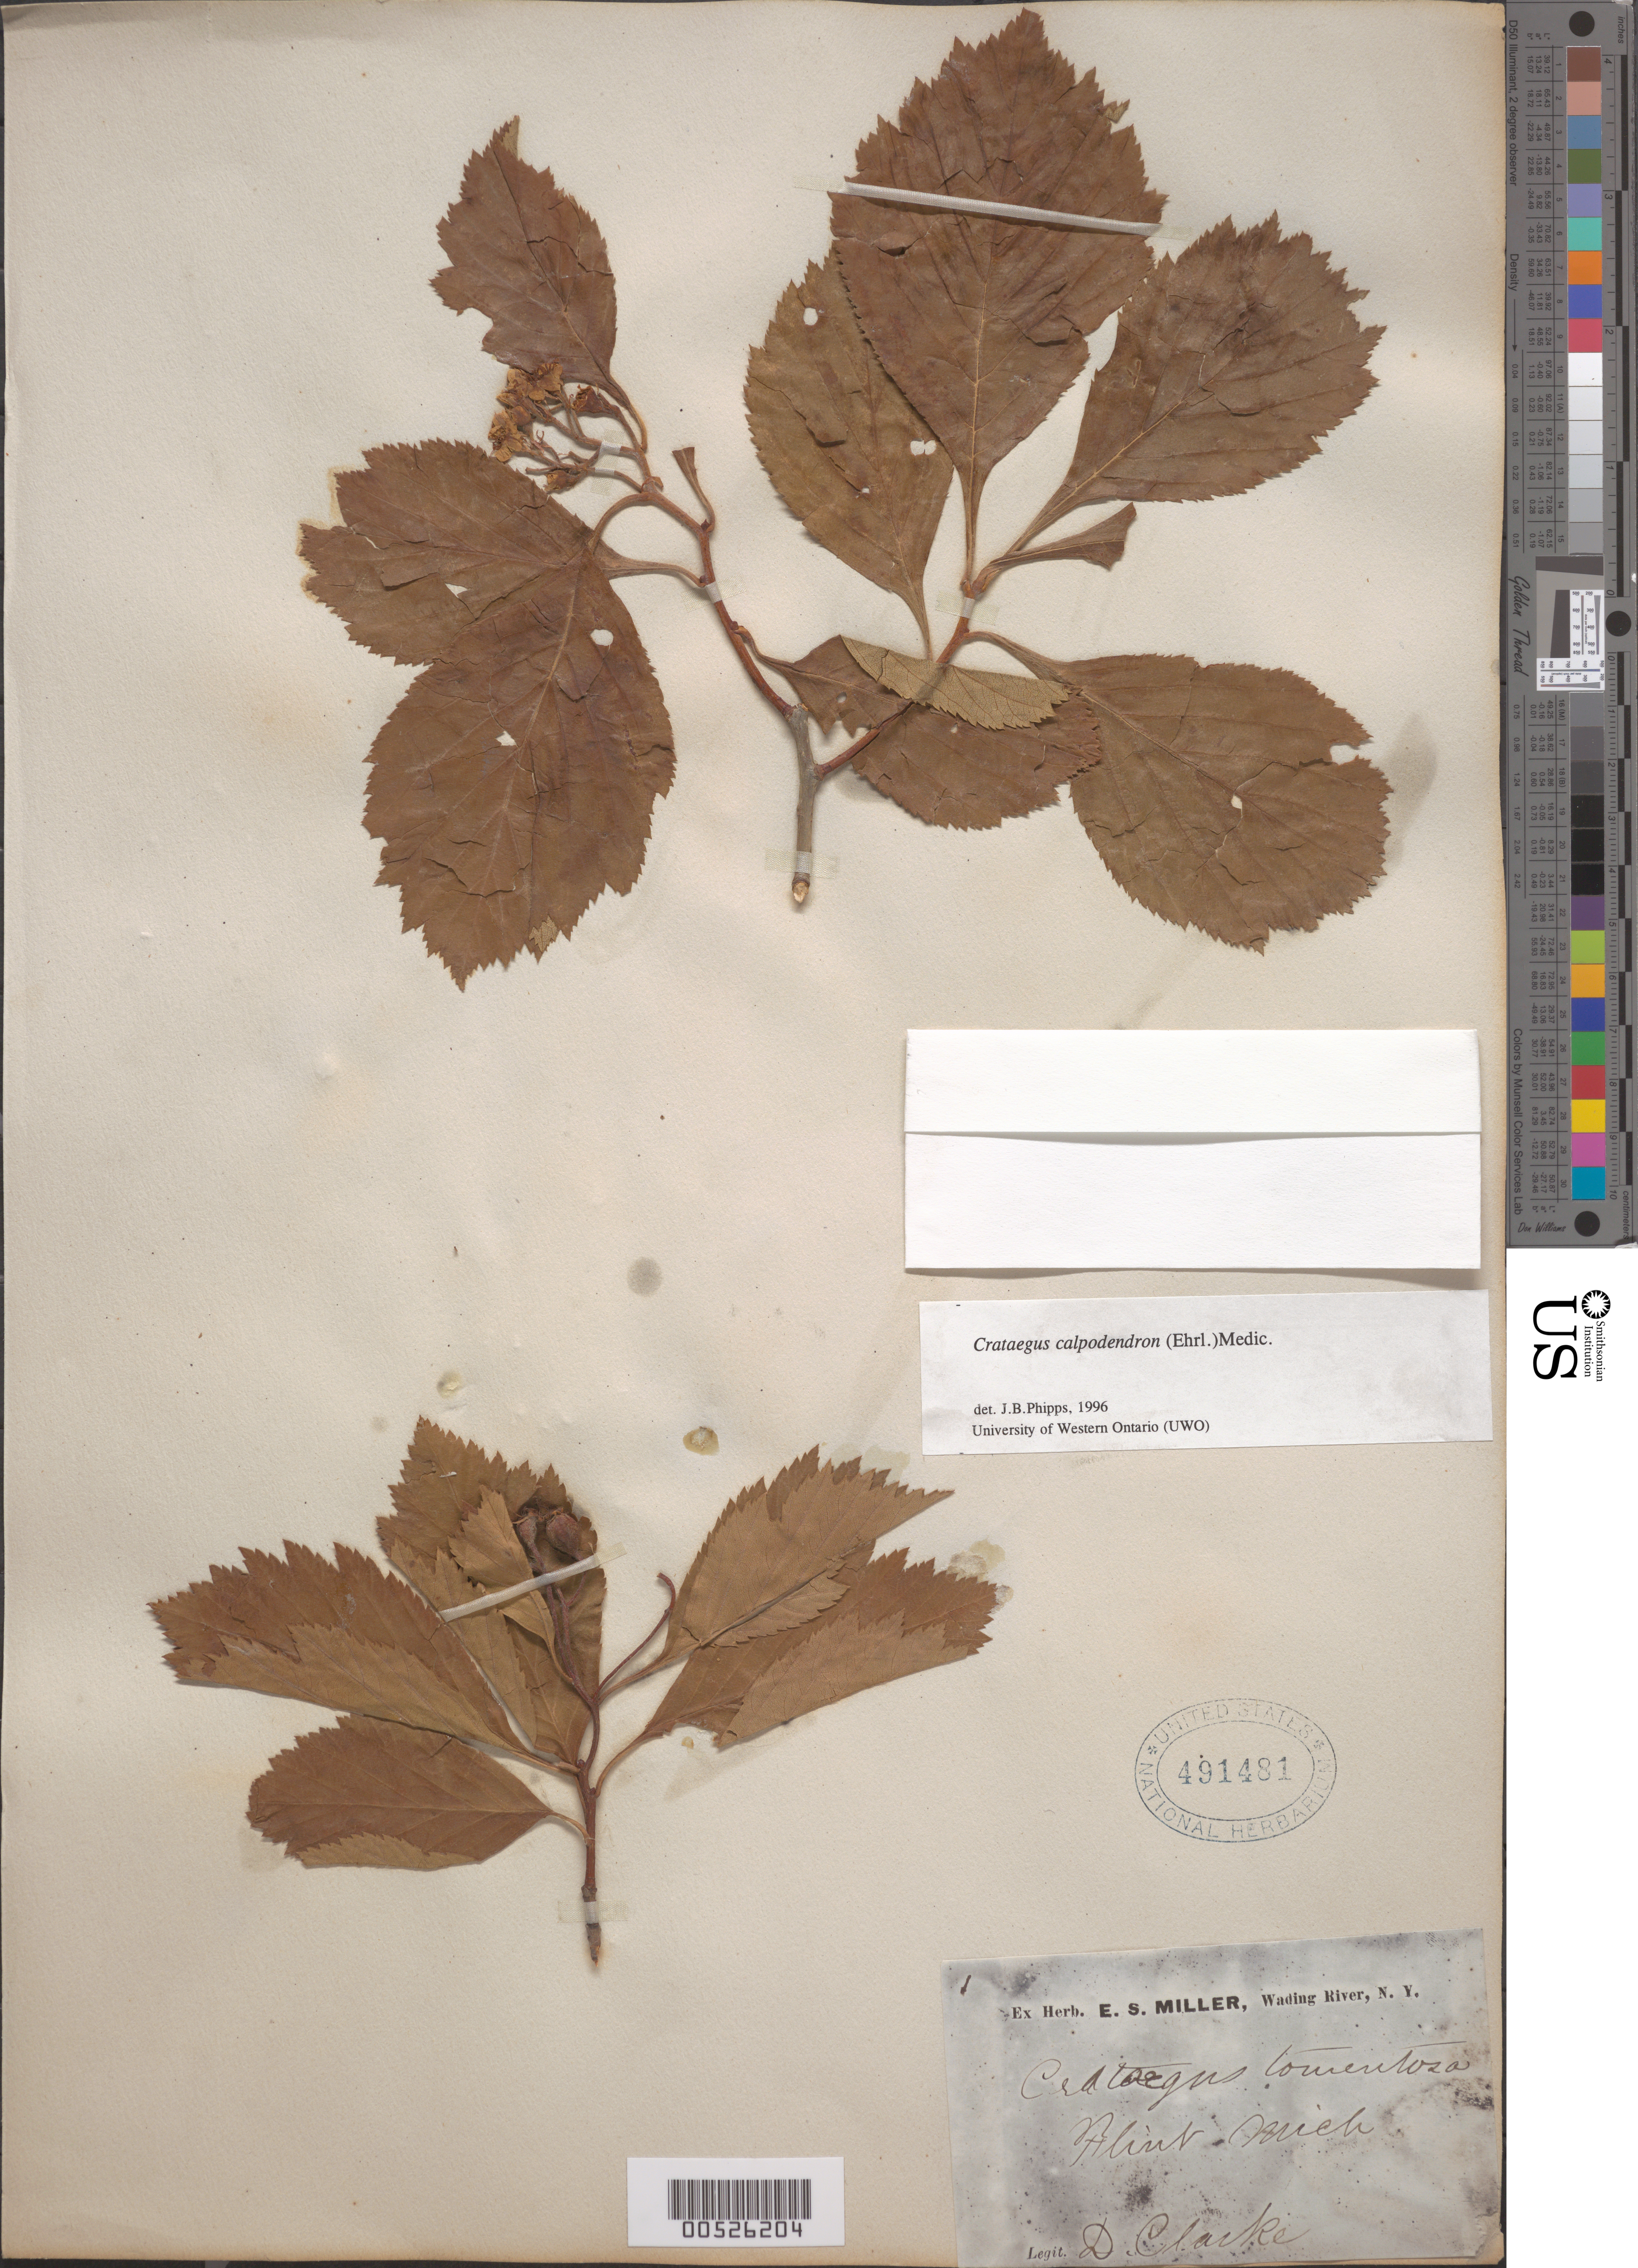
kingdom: Plantae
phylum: Tracheophyta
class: Magnoliopsida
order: Rosales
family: Rosaceae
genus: Crataegus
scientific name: Crataegus calpodendron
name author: (Ehrh.) Medik.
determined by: Phipps, James B., (UWO), University of Western Ontario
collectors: D. Clarke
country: United States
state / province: Michigan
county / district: Genesee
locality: Flint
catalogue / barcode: US 491481